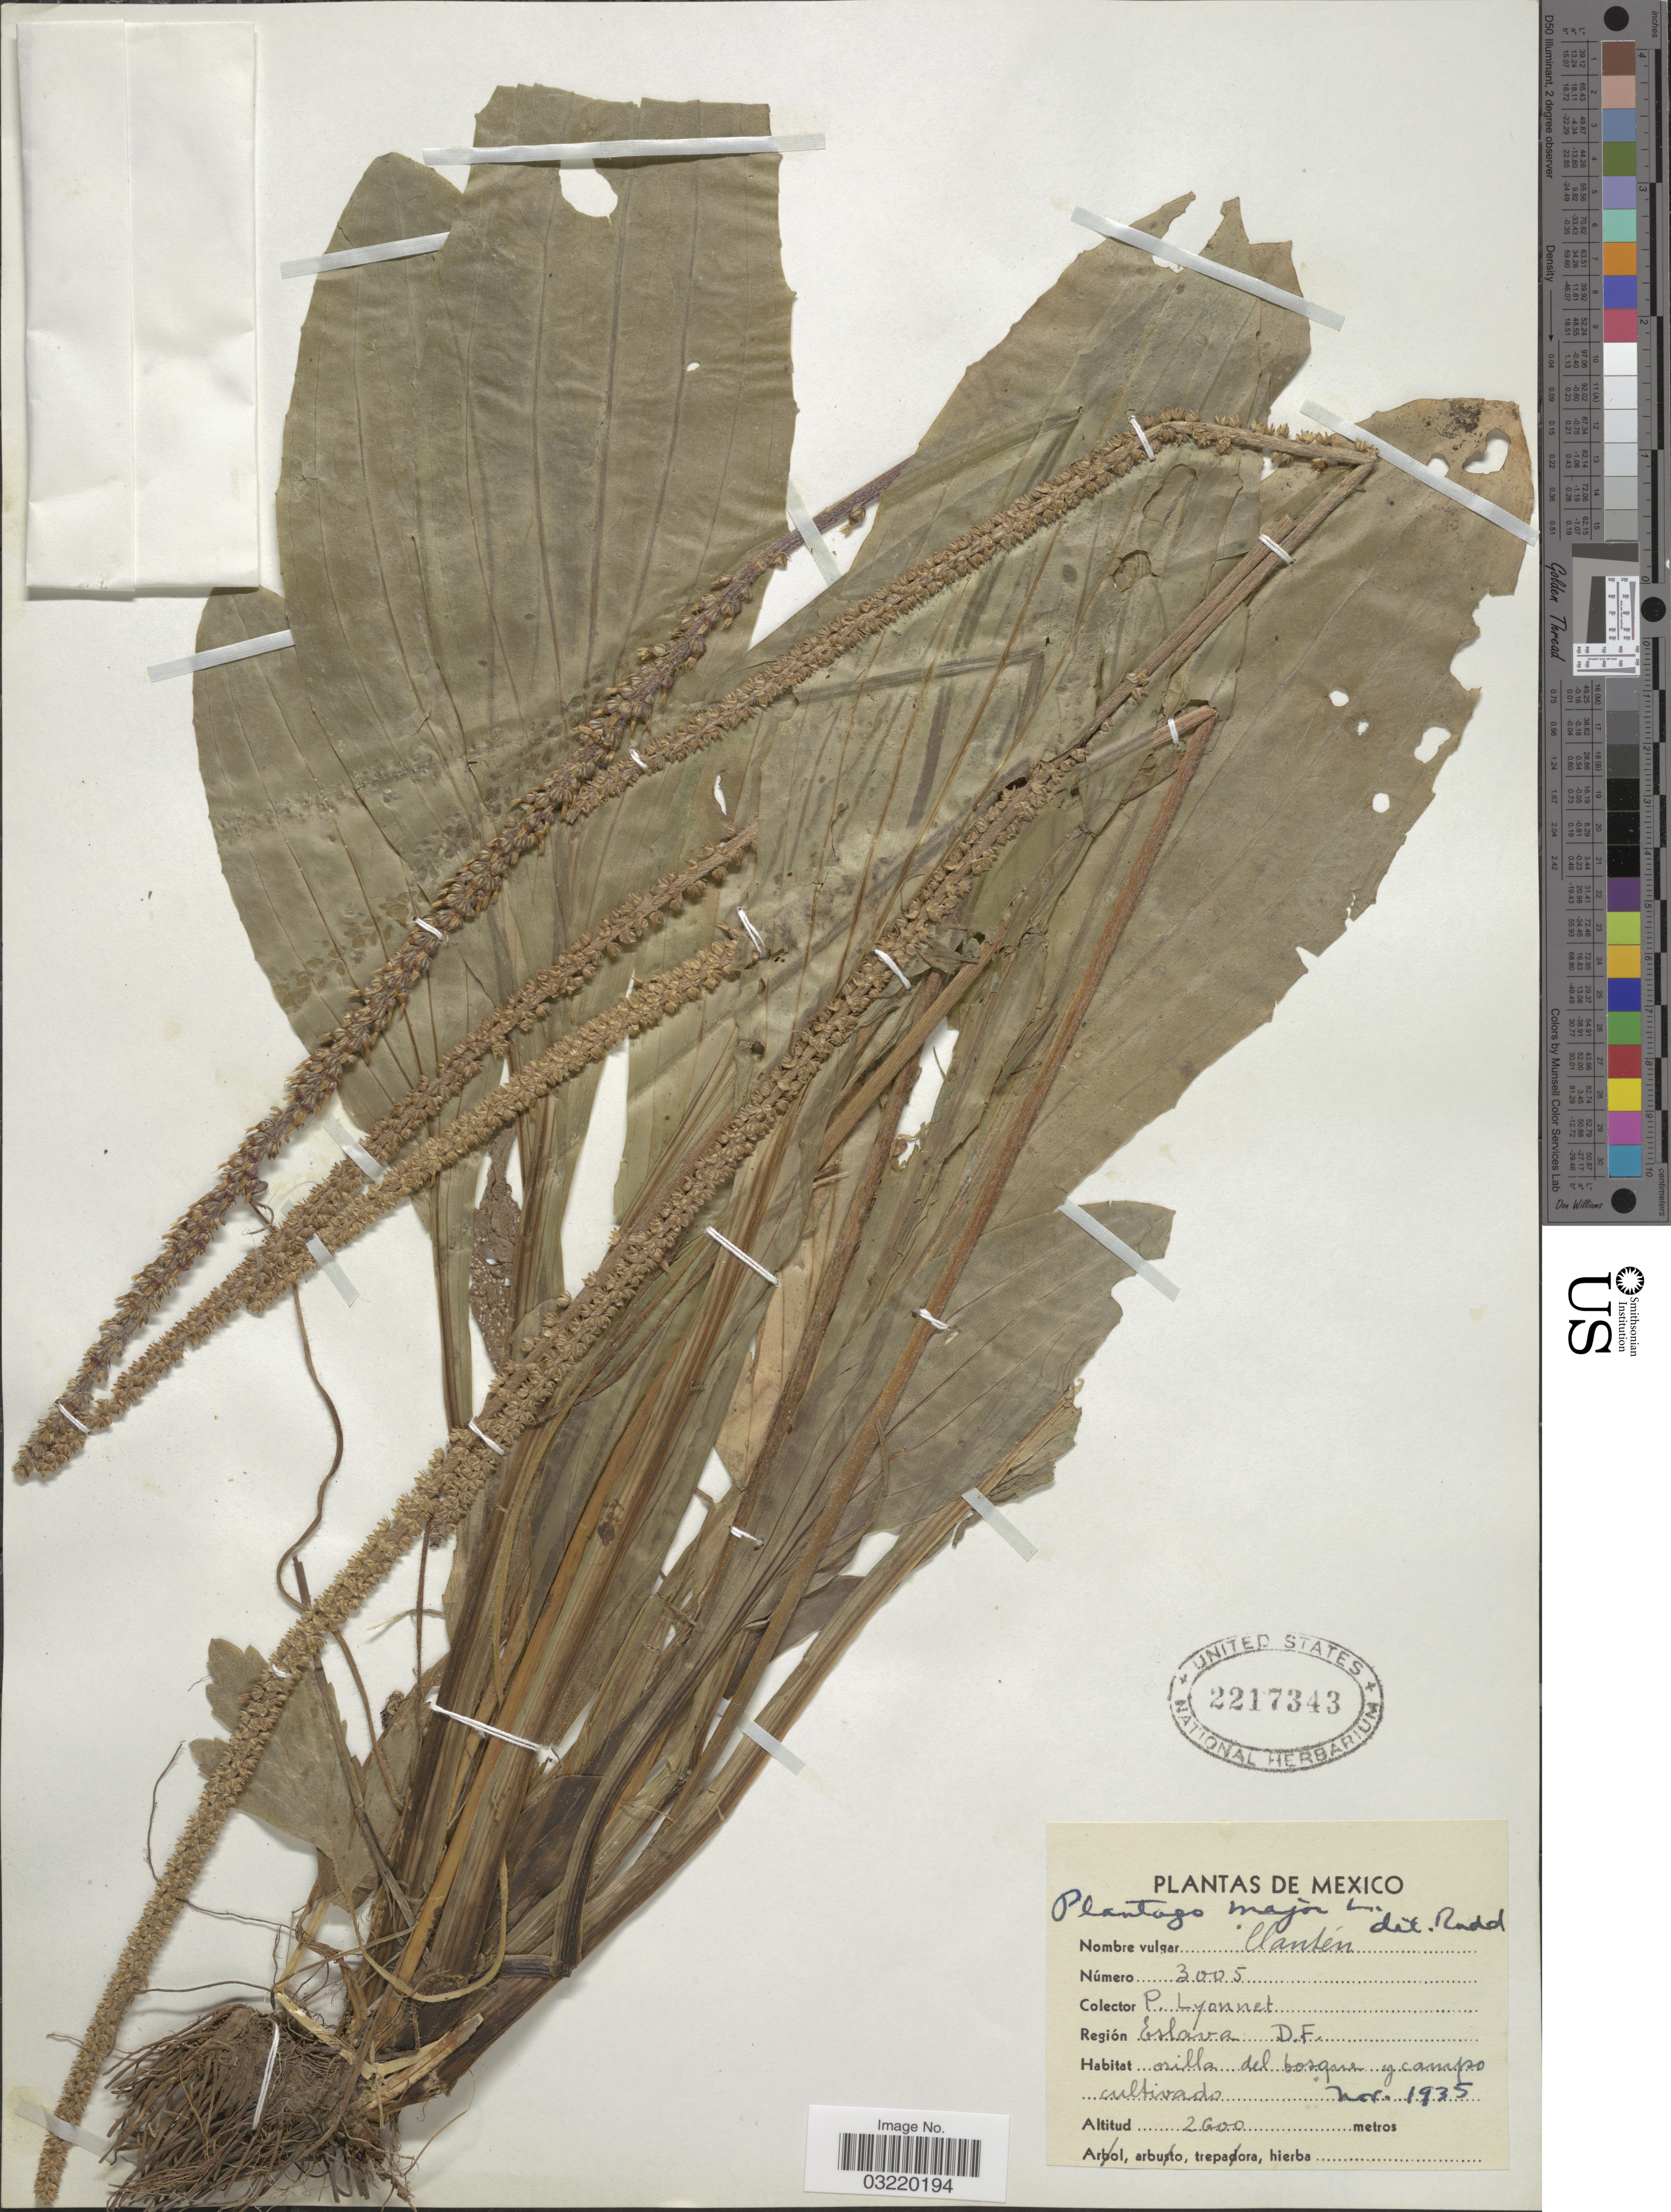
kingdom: Plantae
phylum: Tracheophyta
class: Magnoliopsida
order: Lamiales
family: Plantaginaceae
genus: Plantago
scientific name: Plantago major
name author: L.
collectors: P. Lyonnet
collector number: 3005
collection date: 1935-11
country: Mexico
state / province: Distrito Federal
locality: Región Eslava D.F. orilla del bosque y campo cultivado.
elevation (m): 2600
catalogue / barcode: US 2217343